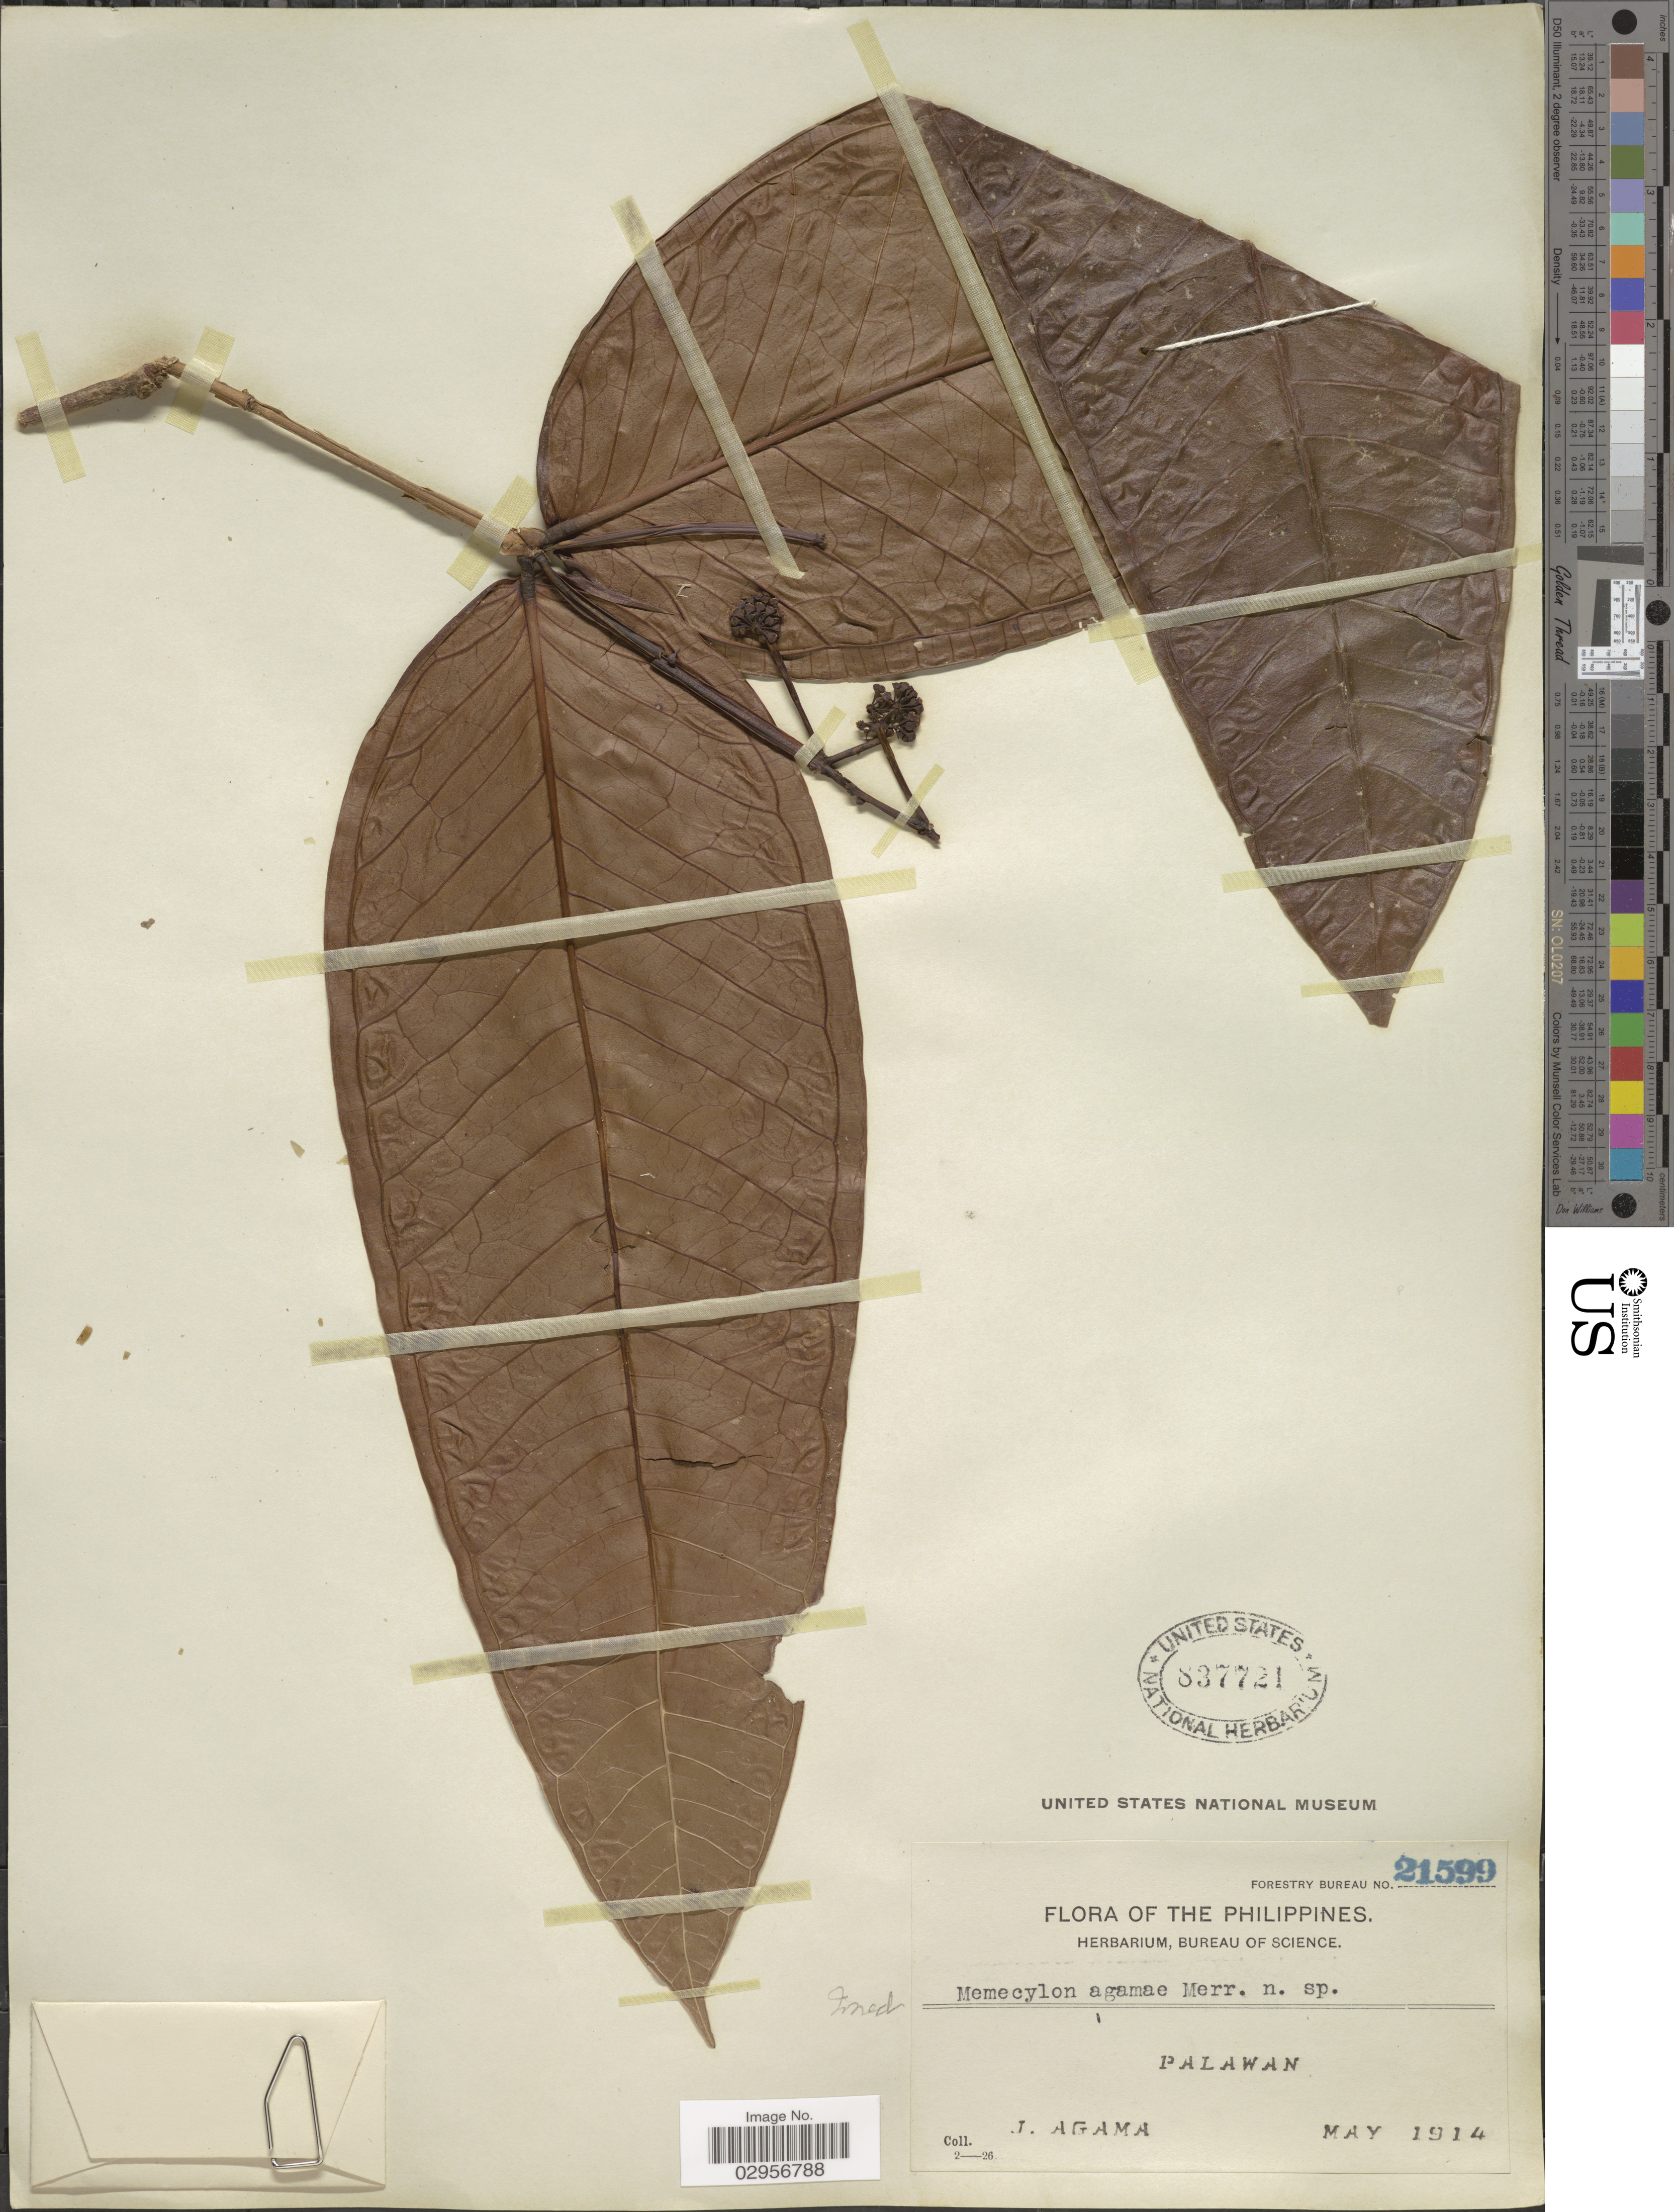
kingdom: Plantae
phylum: Tracheophyta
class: Magnoliopsida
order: Myrtales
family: Melastomataceae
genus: Memecylon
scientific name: Memecylon sp.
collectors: J. Agama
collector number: Forestry Bureau 21599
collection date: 1914-05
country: Philippines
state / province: Mimaropa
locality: Palawan.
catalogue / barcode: US 837721